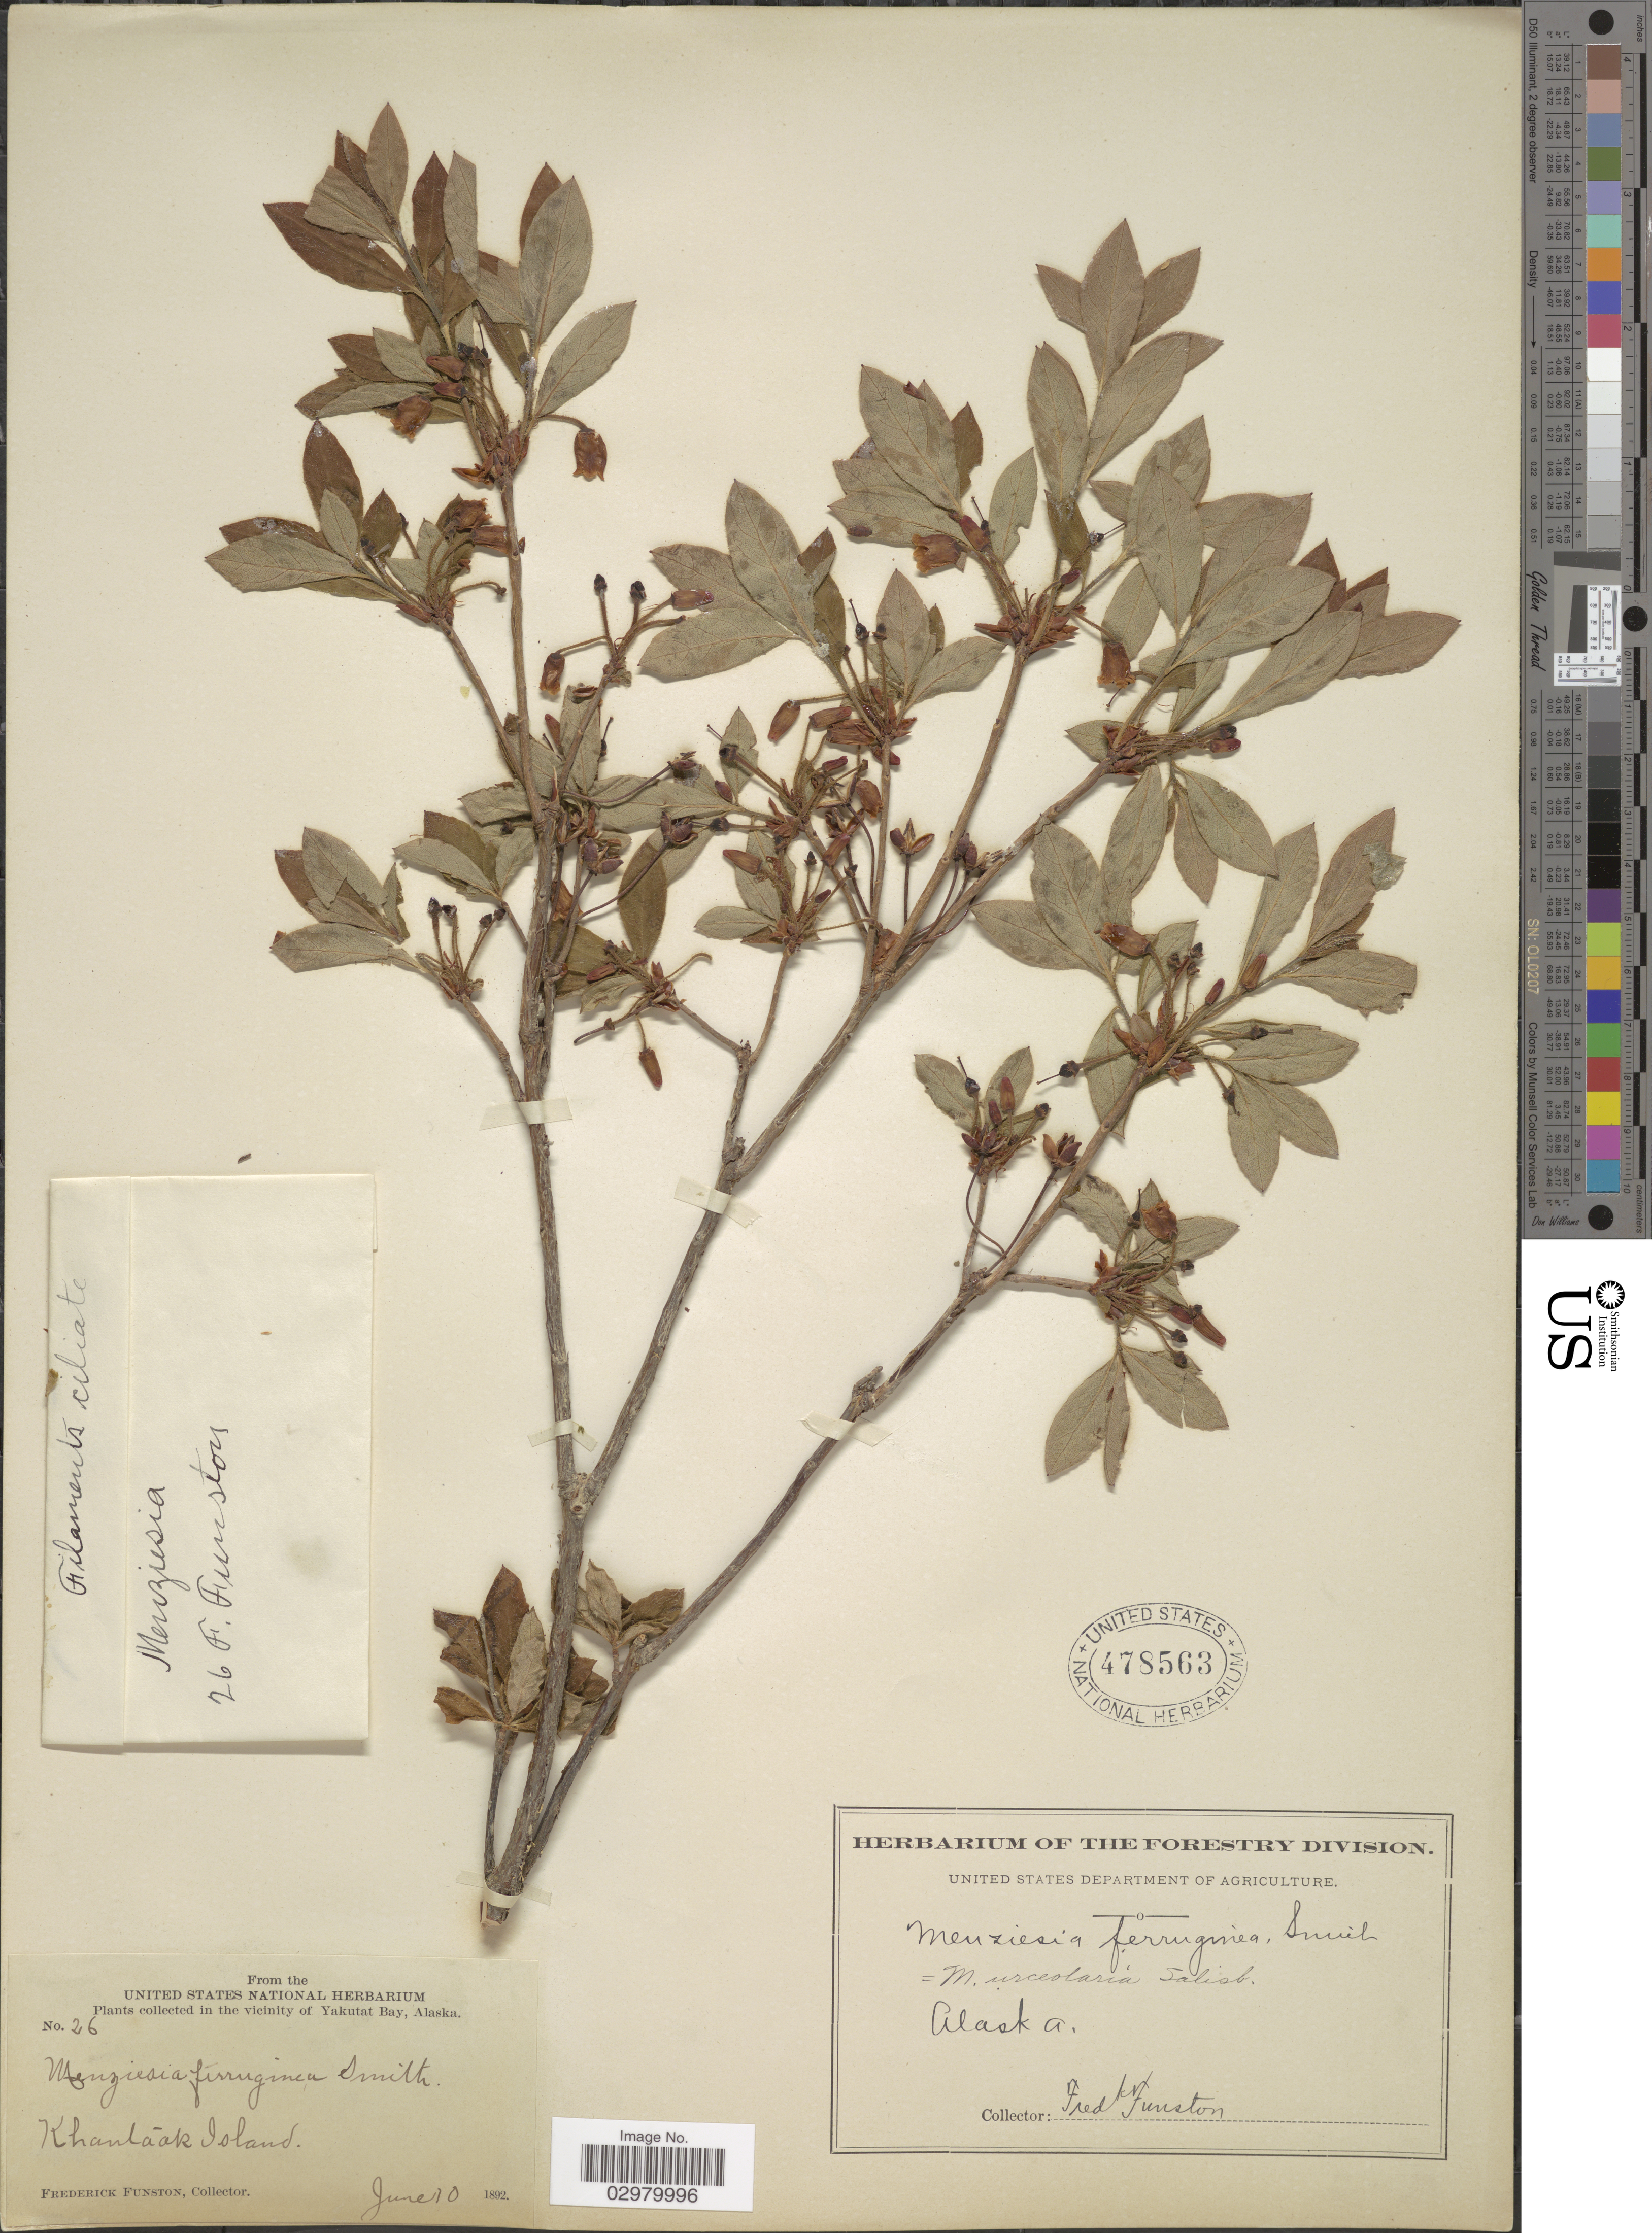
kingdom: Plantae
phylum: Tracheophyta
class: Magnoliopsida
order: Ericales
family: Ericaceae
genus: Menziesia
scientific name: Menziesia ferruginea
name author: Sm.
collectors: F. Funston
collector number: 26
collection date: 1892-06-10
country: United States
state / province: Alaska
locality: The vicinity of Yakutat Bay, Khantaak Island.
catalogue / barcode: US 478563